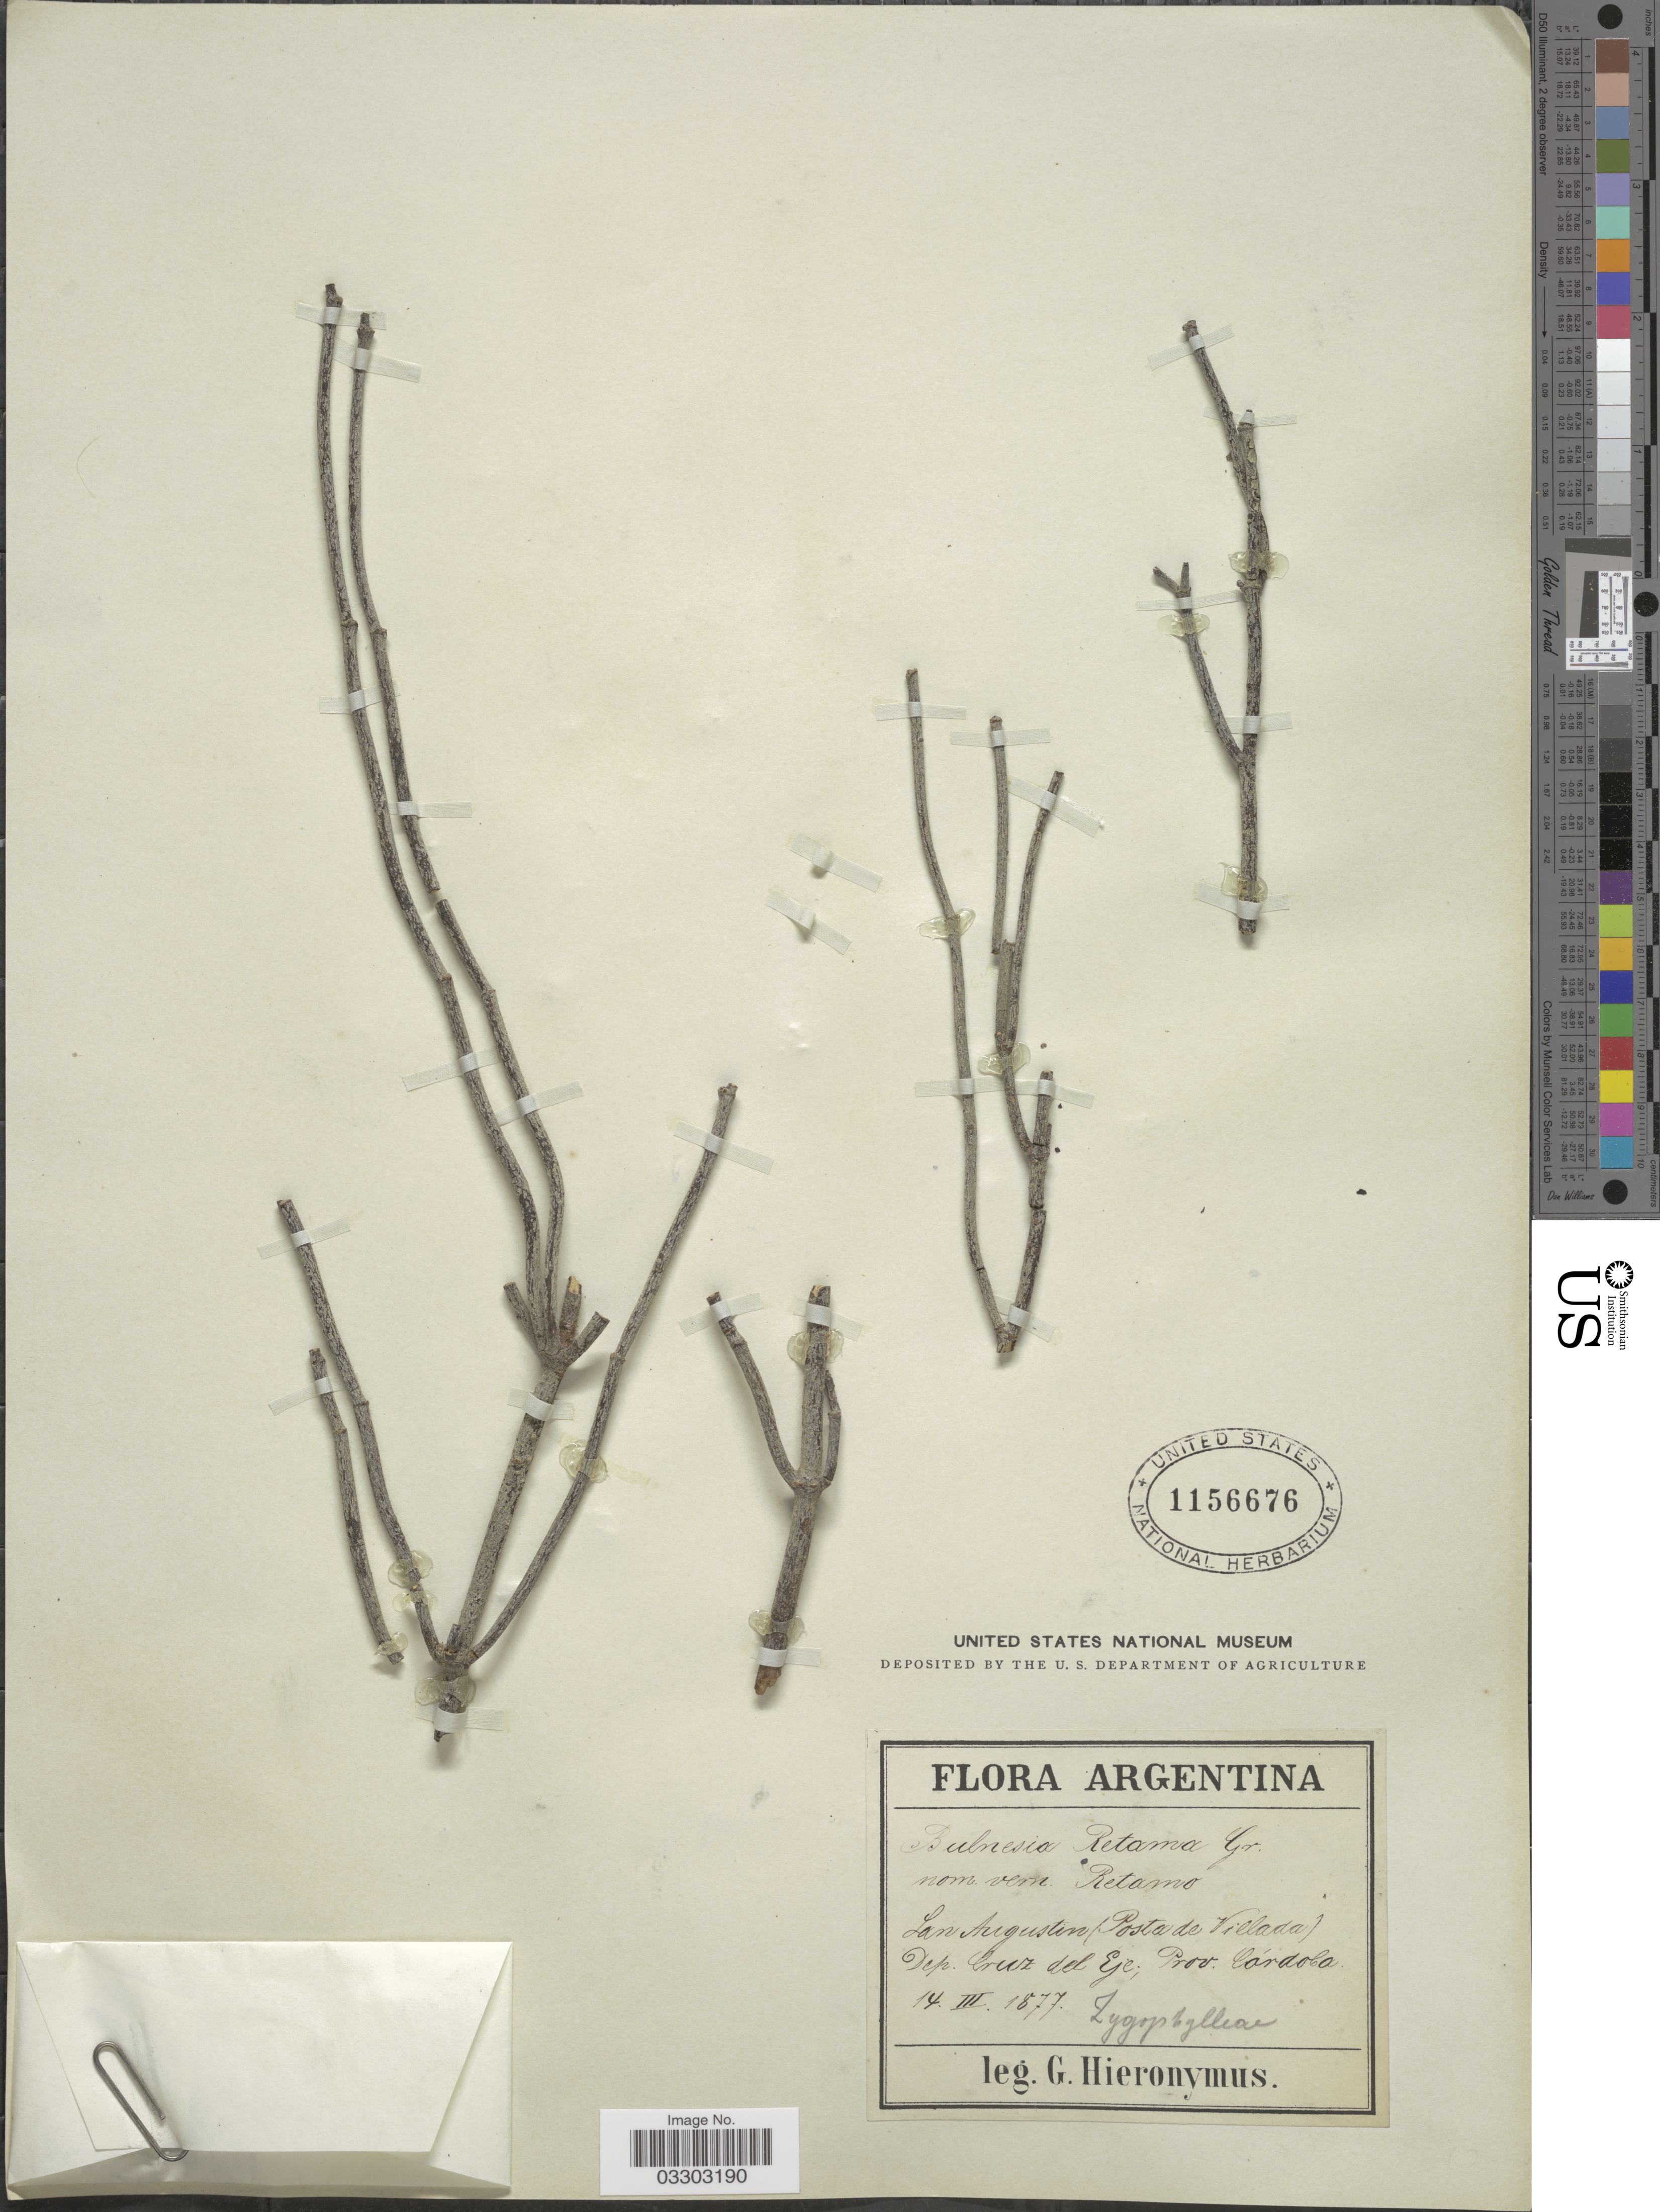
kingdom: Plantae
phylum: Tracheophyta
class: Magnoliopsida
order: Zygophyllales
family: Zygophyllaceae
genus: Bulnesia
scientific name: Bulnesia retama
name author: (Gillies ex Hook. & Arn.) Griseb.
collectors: G. H. Hieronymus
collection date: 1877-03-14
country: Argentina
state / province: Cordoba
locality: Dep. Cruz del Eje.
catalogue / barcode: US 1156676